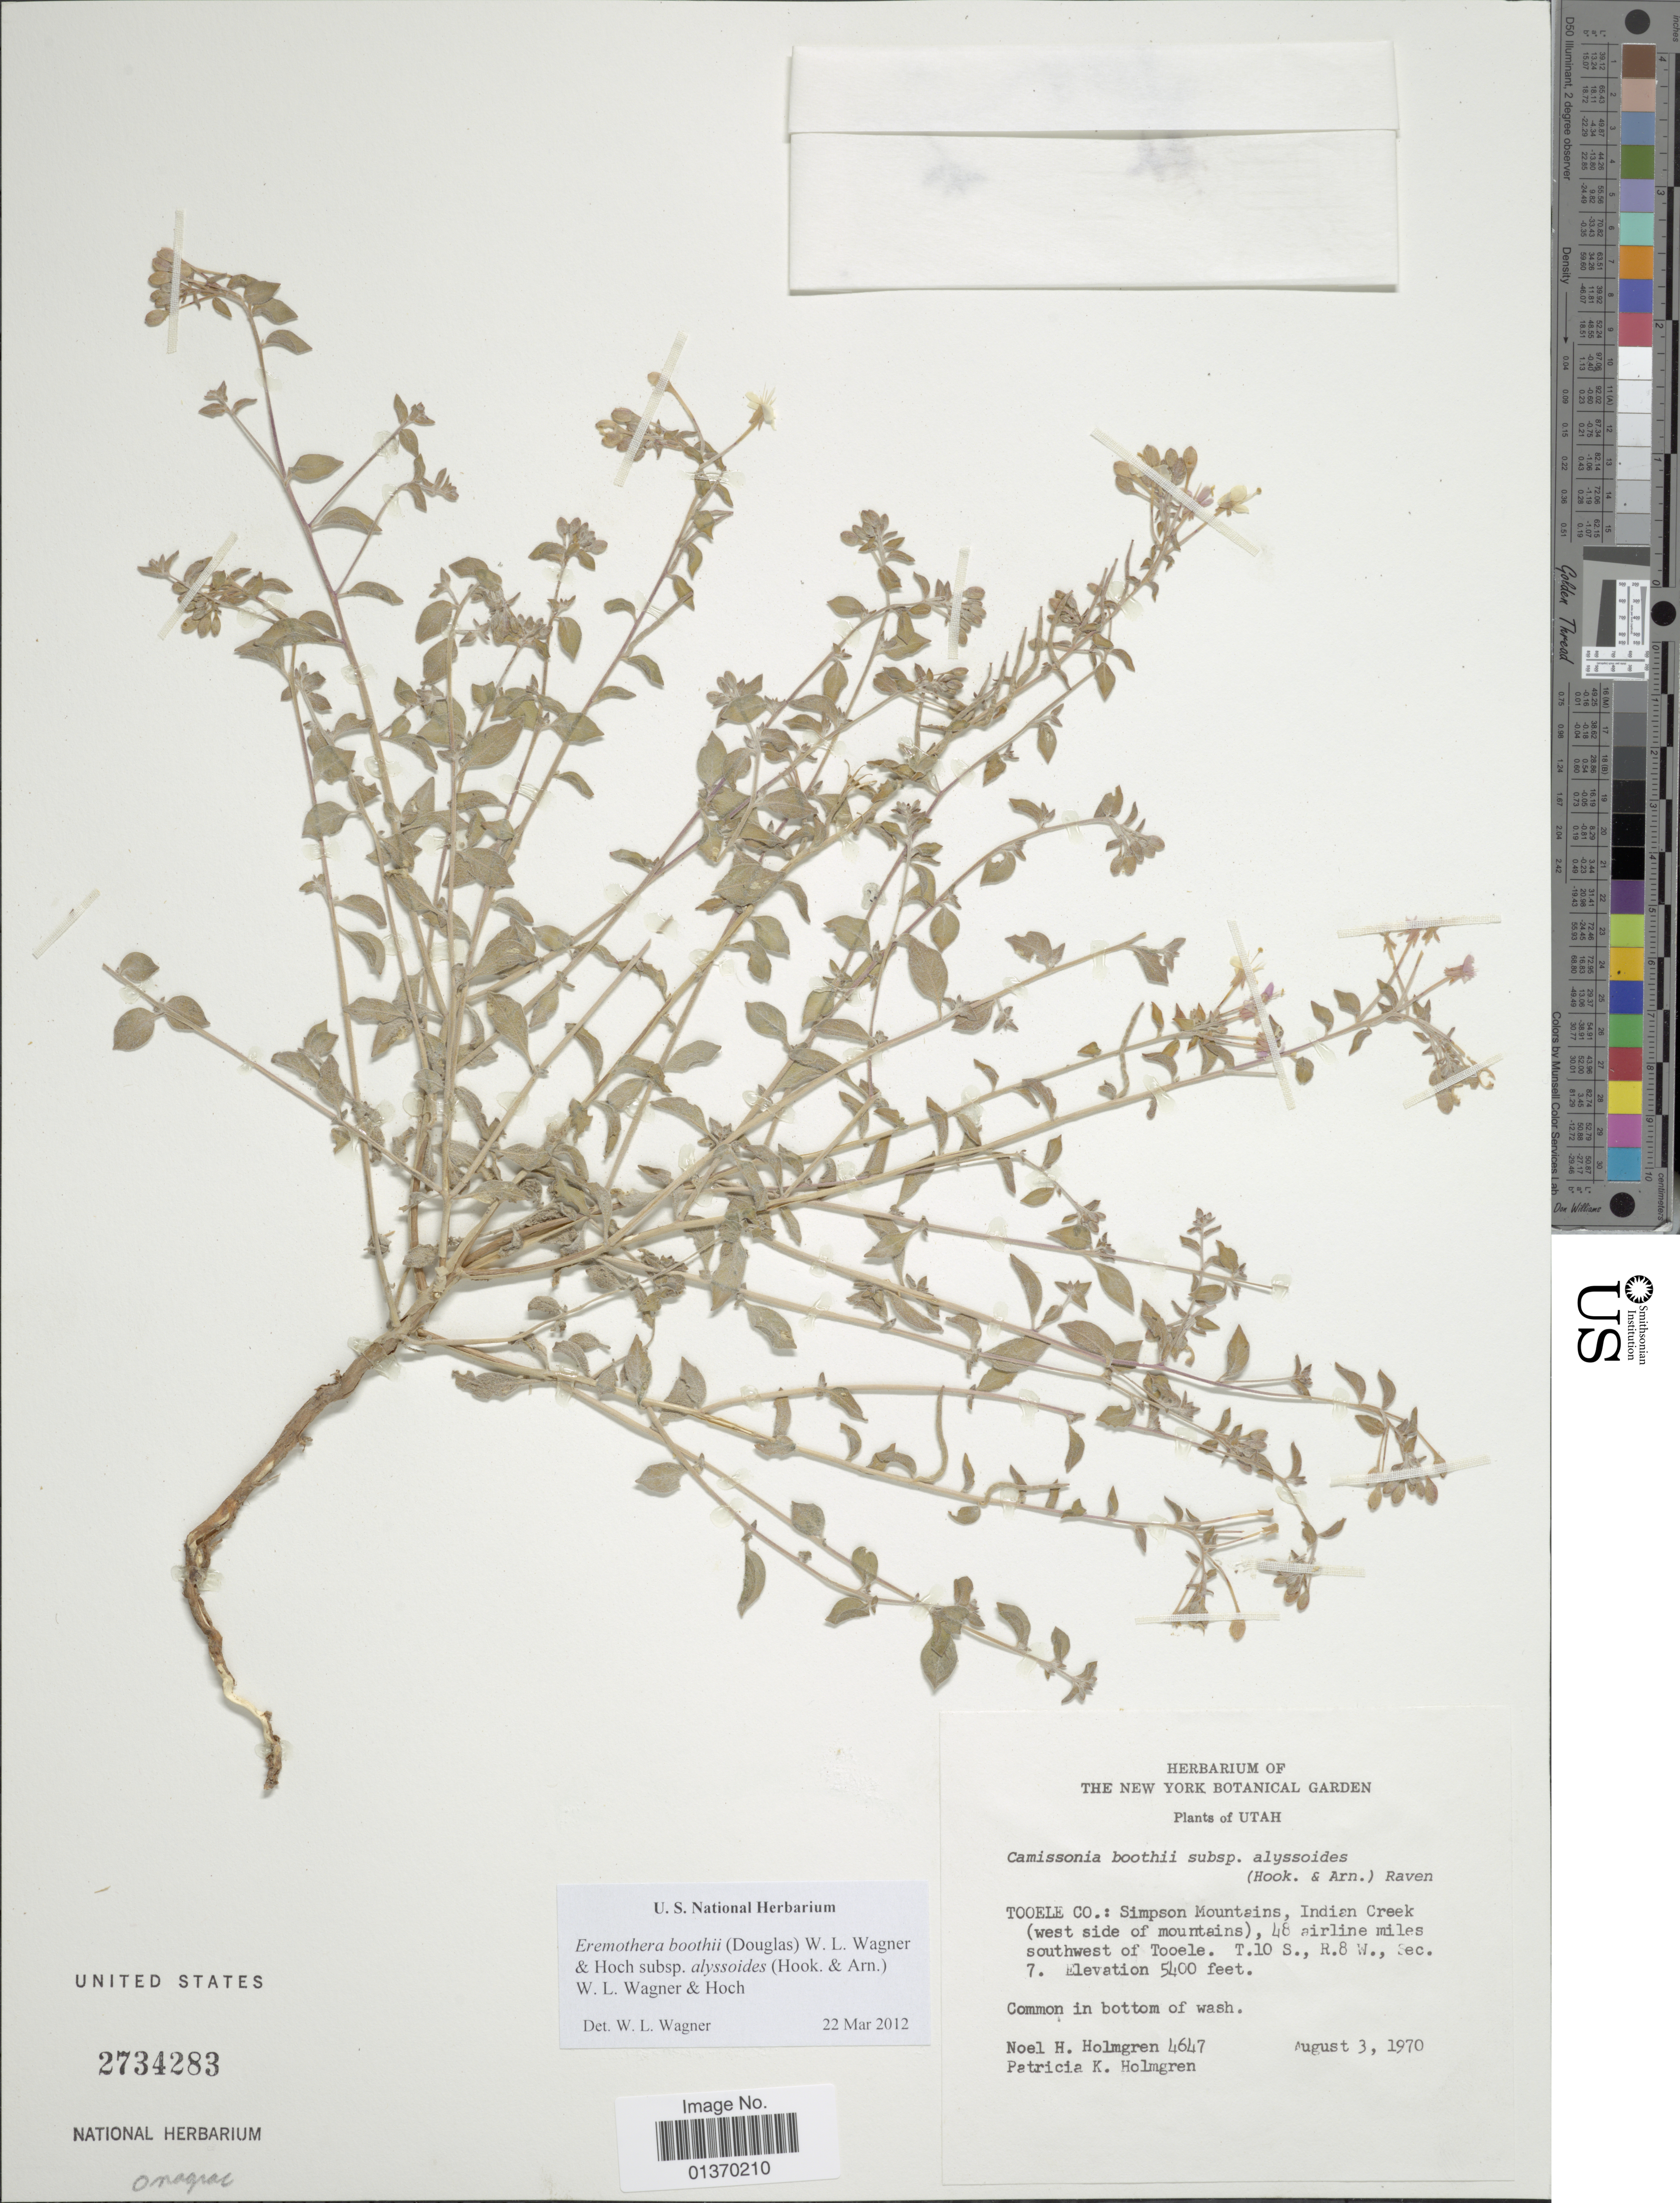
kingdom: Plantae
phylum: Tracheophyta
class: Magnoliopsida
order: Myrtales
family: Onagraceae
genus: Eremothera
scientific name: Eremothera boothii subsp. alyssoides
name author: (Hook. & Arn.) W.L. Wagner & Hoch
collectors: N. H. Holmgren & P. K. Holmgren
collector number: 4647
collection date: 1970-08-03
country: United States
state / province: Utah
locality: Tooele Co.: Simpson Mountains, Indian Creek (west side of mountains), 48 airline miles southwest of Tooele. T.10 S., R.8 W., Sec. 7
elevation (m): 1646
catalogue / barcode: US 2734283